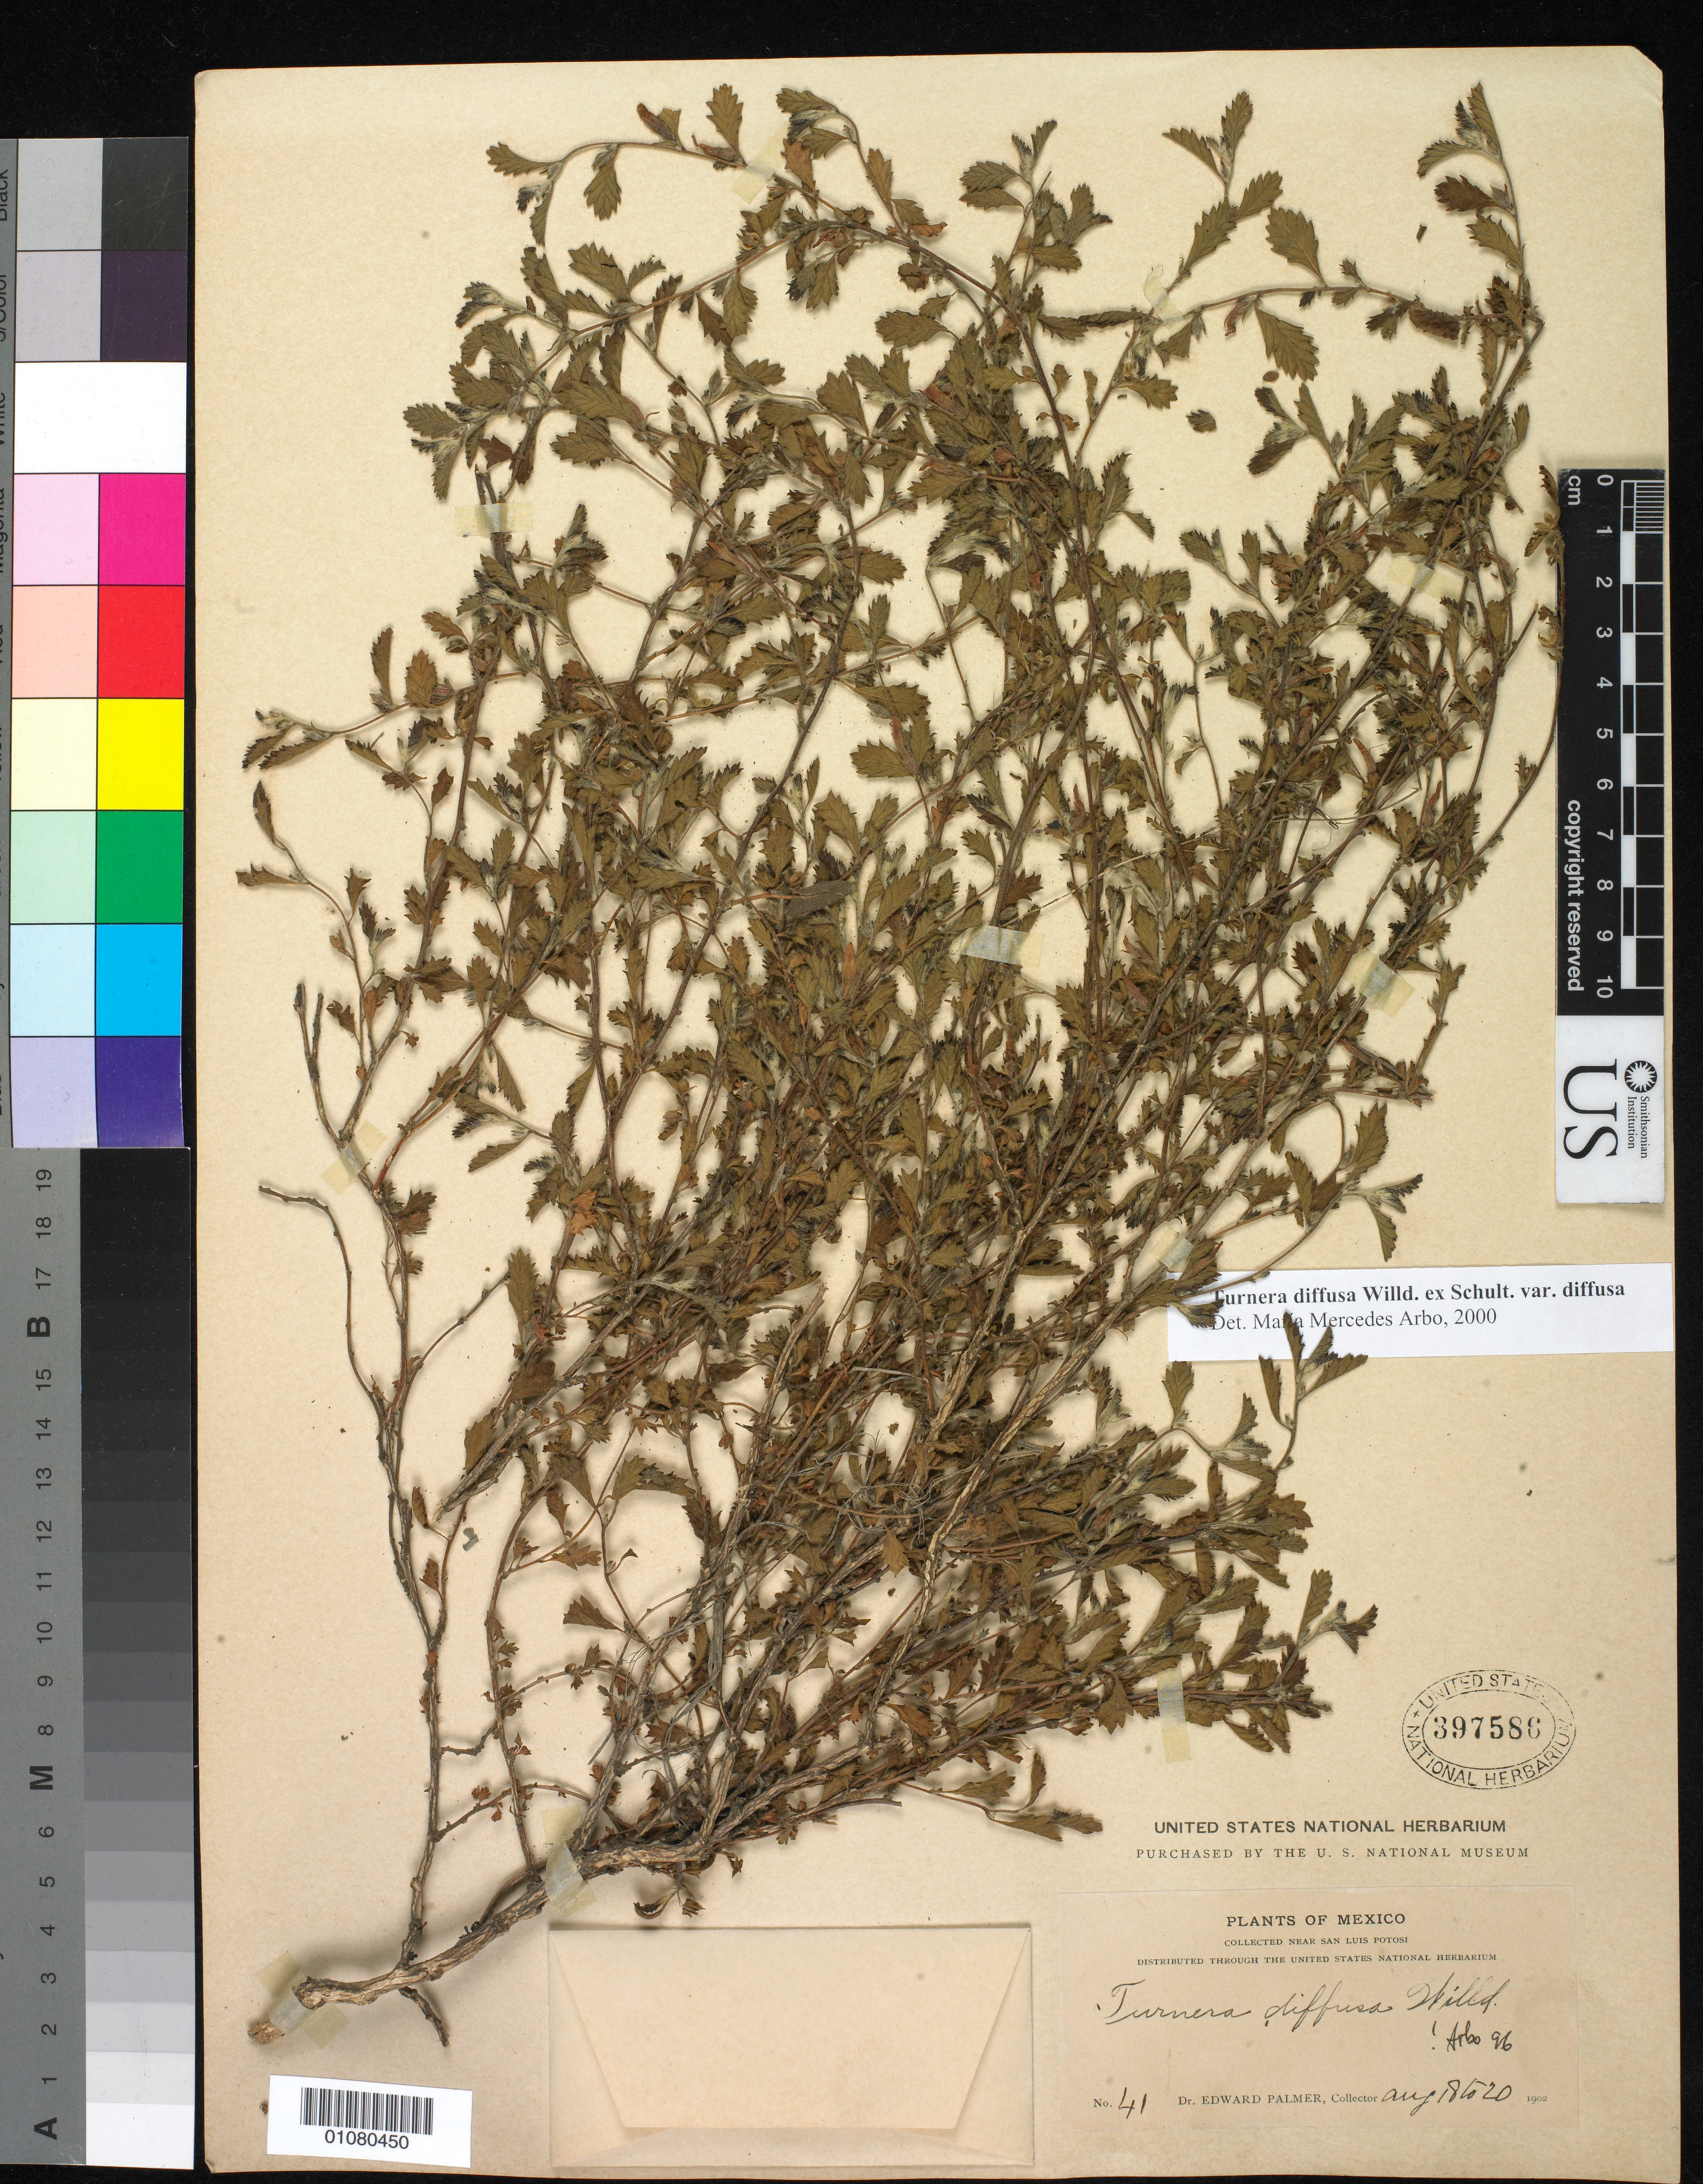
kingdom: Plantae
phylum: Tracheophyta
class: Magnoliopsida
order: Malpighiales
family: Turneraceae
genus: Turnera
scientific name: Turnera diffusa var. diffusa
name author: Willd. ex Schult.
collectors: E. Palmer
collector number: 41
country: Mexico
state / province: San Luis Potosí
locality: Near San Luis Potosi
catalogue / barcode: US 397586